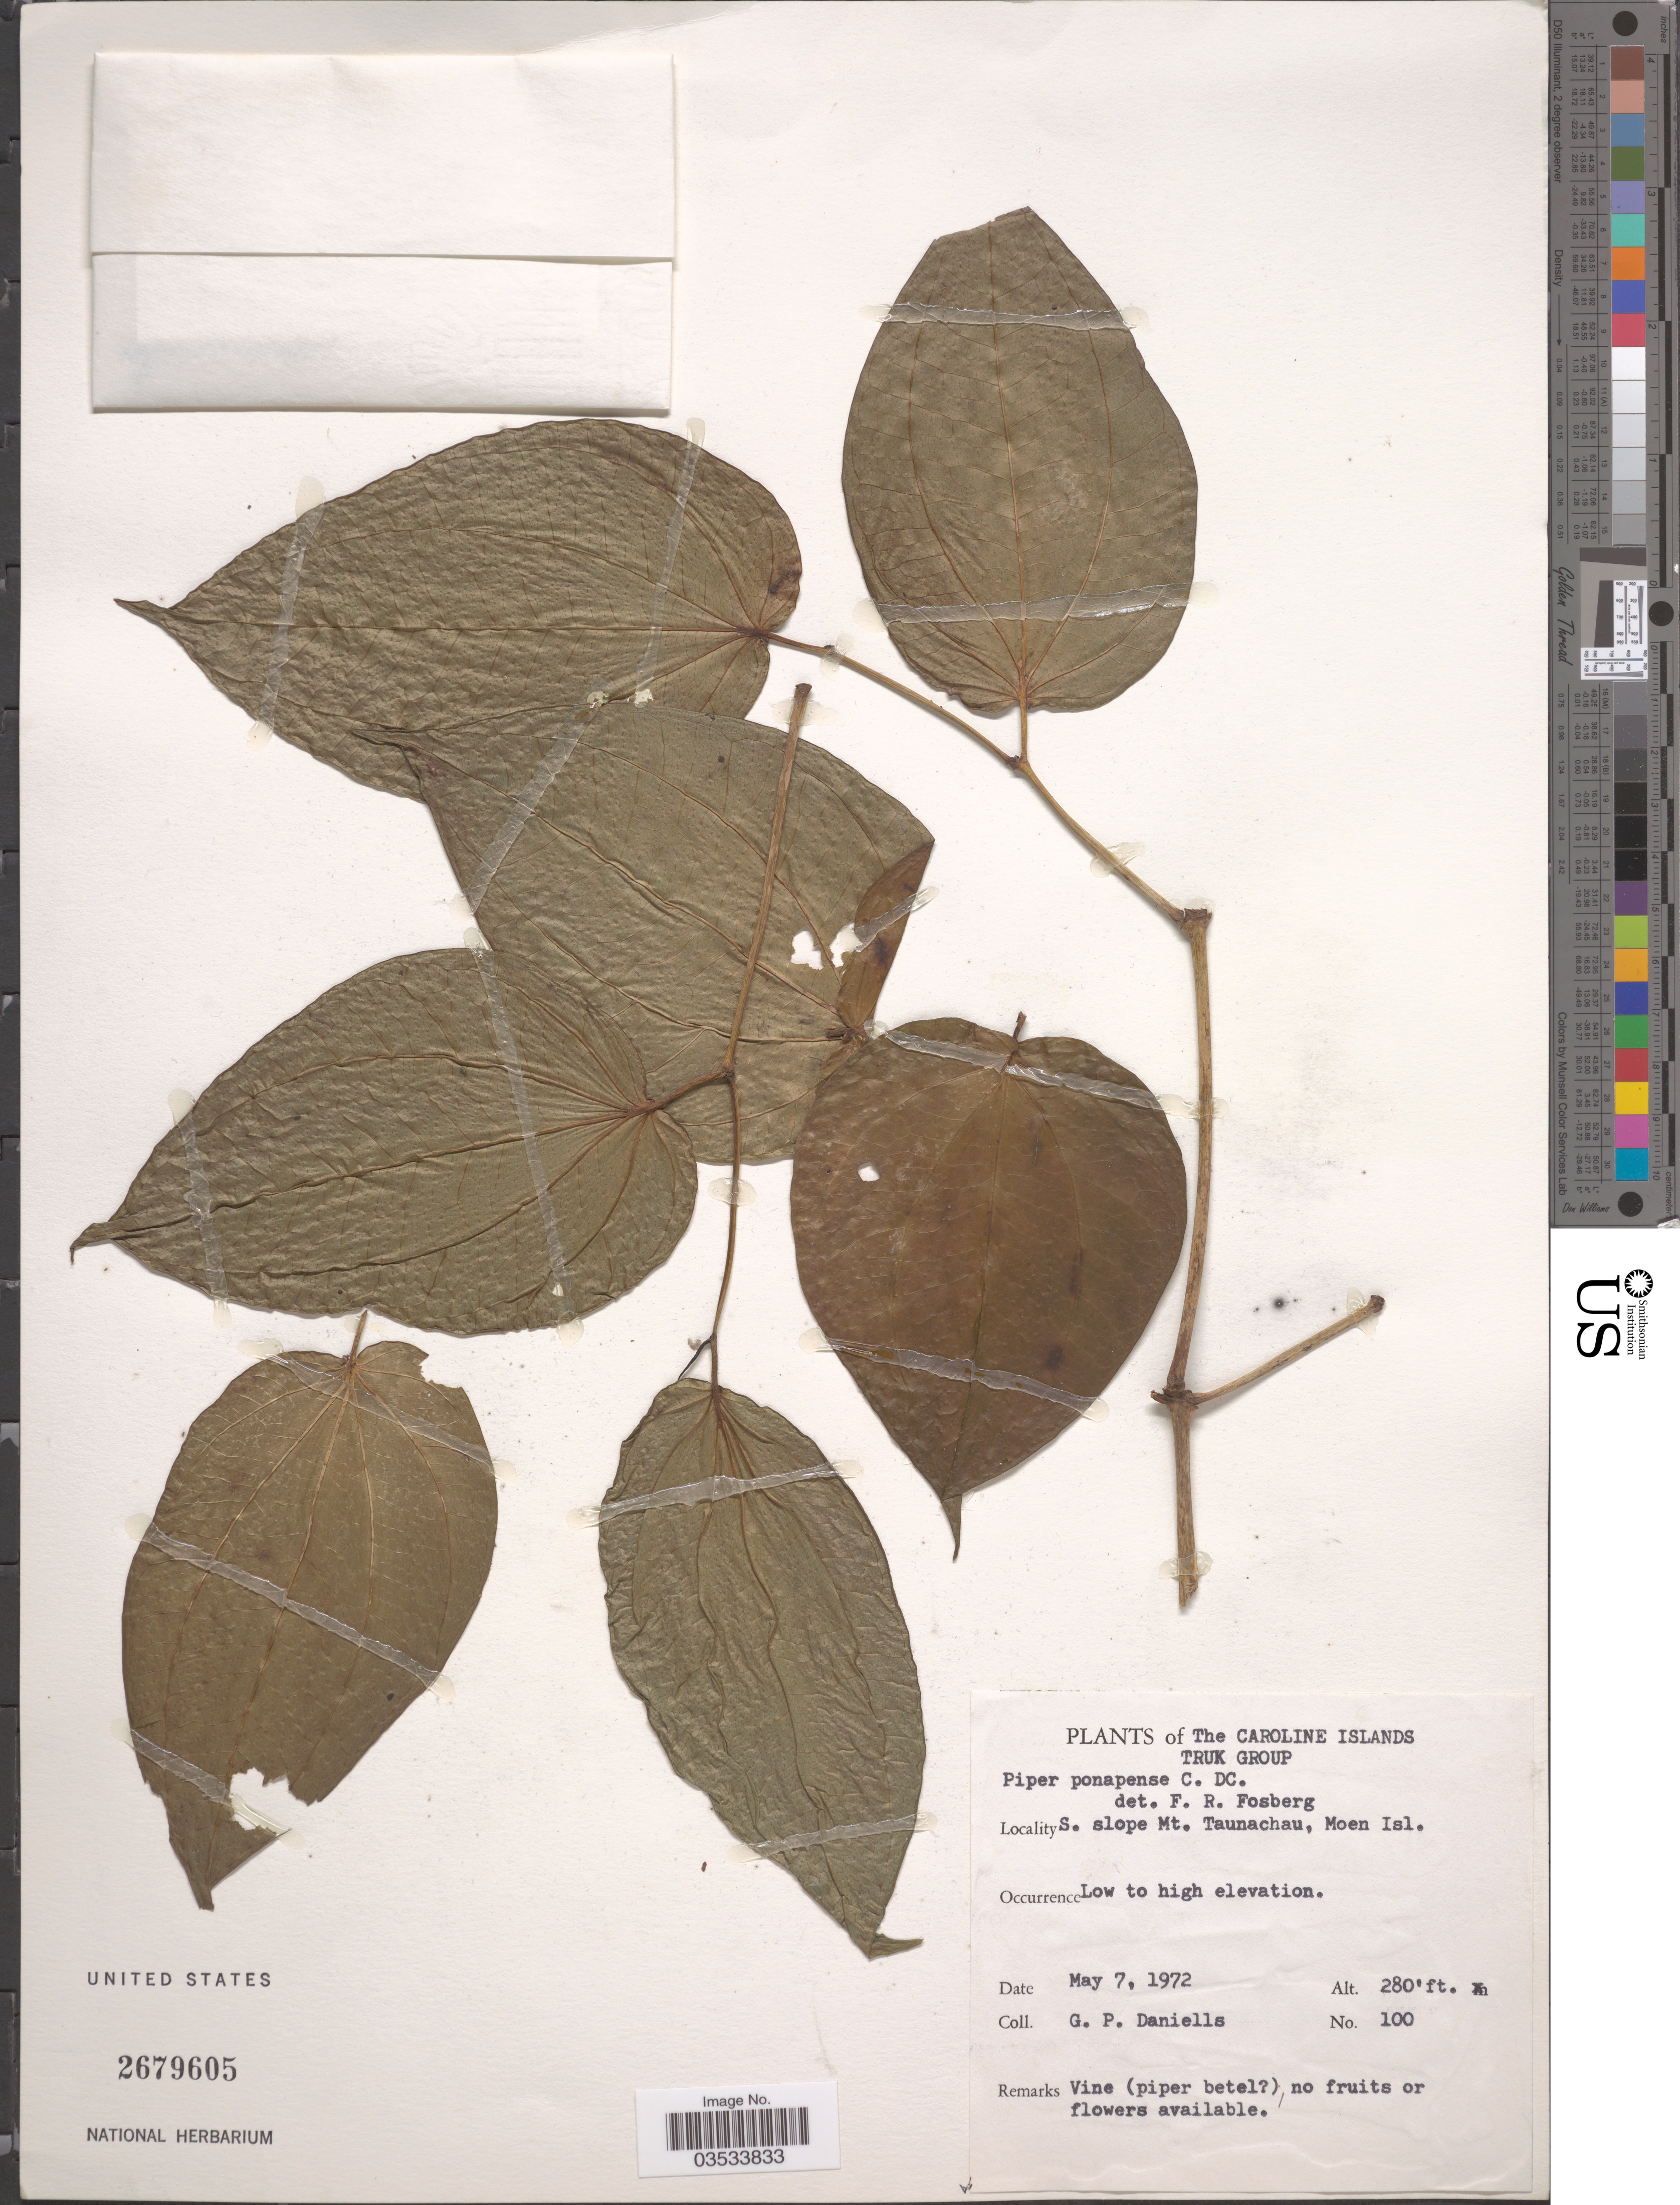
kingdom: Plantae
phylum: Tracheophyta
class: Magnoliopsida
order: Piperales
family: Piperaceae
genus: Piper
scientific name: Piper ponapense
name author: C. DC.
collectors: G. Daniells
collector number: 100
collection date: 1972-05-07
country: Micronesia, Federated States of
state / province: Truk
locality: The Caroline Islands. Truk Group. S. slope Mt. Taunachau, Moen Isl.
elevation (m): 85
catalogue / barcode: US 2679605